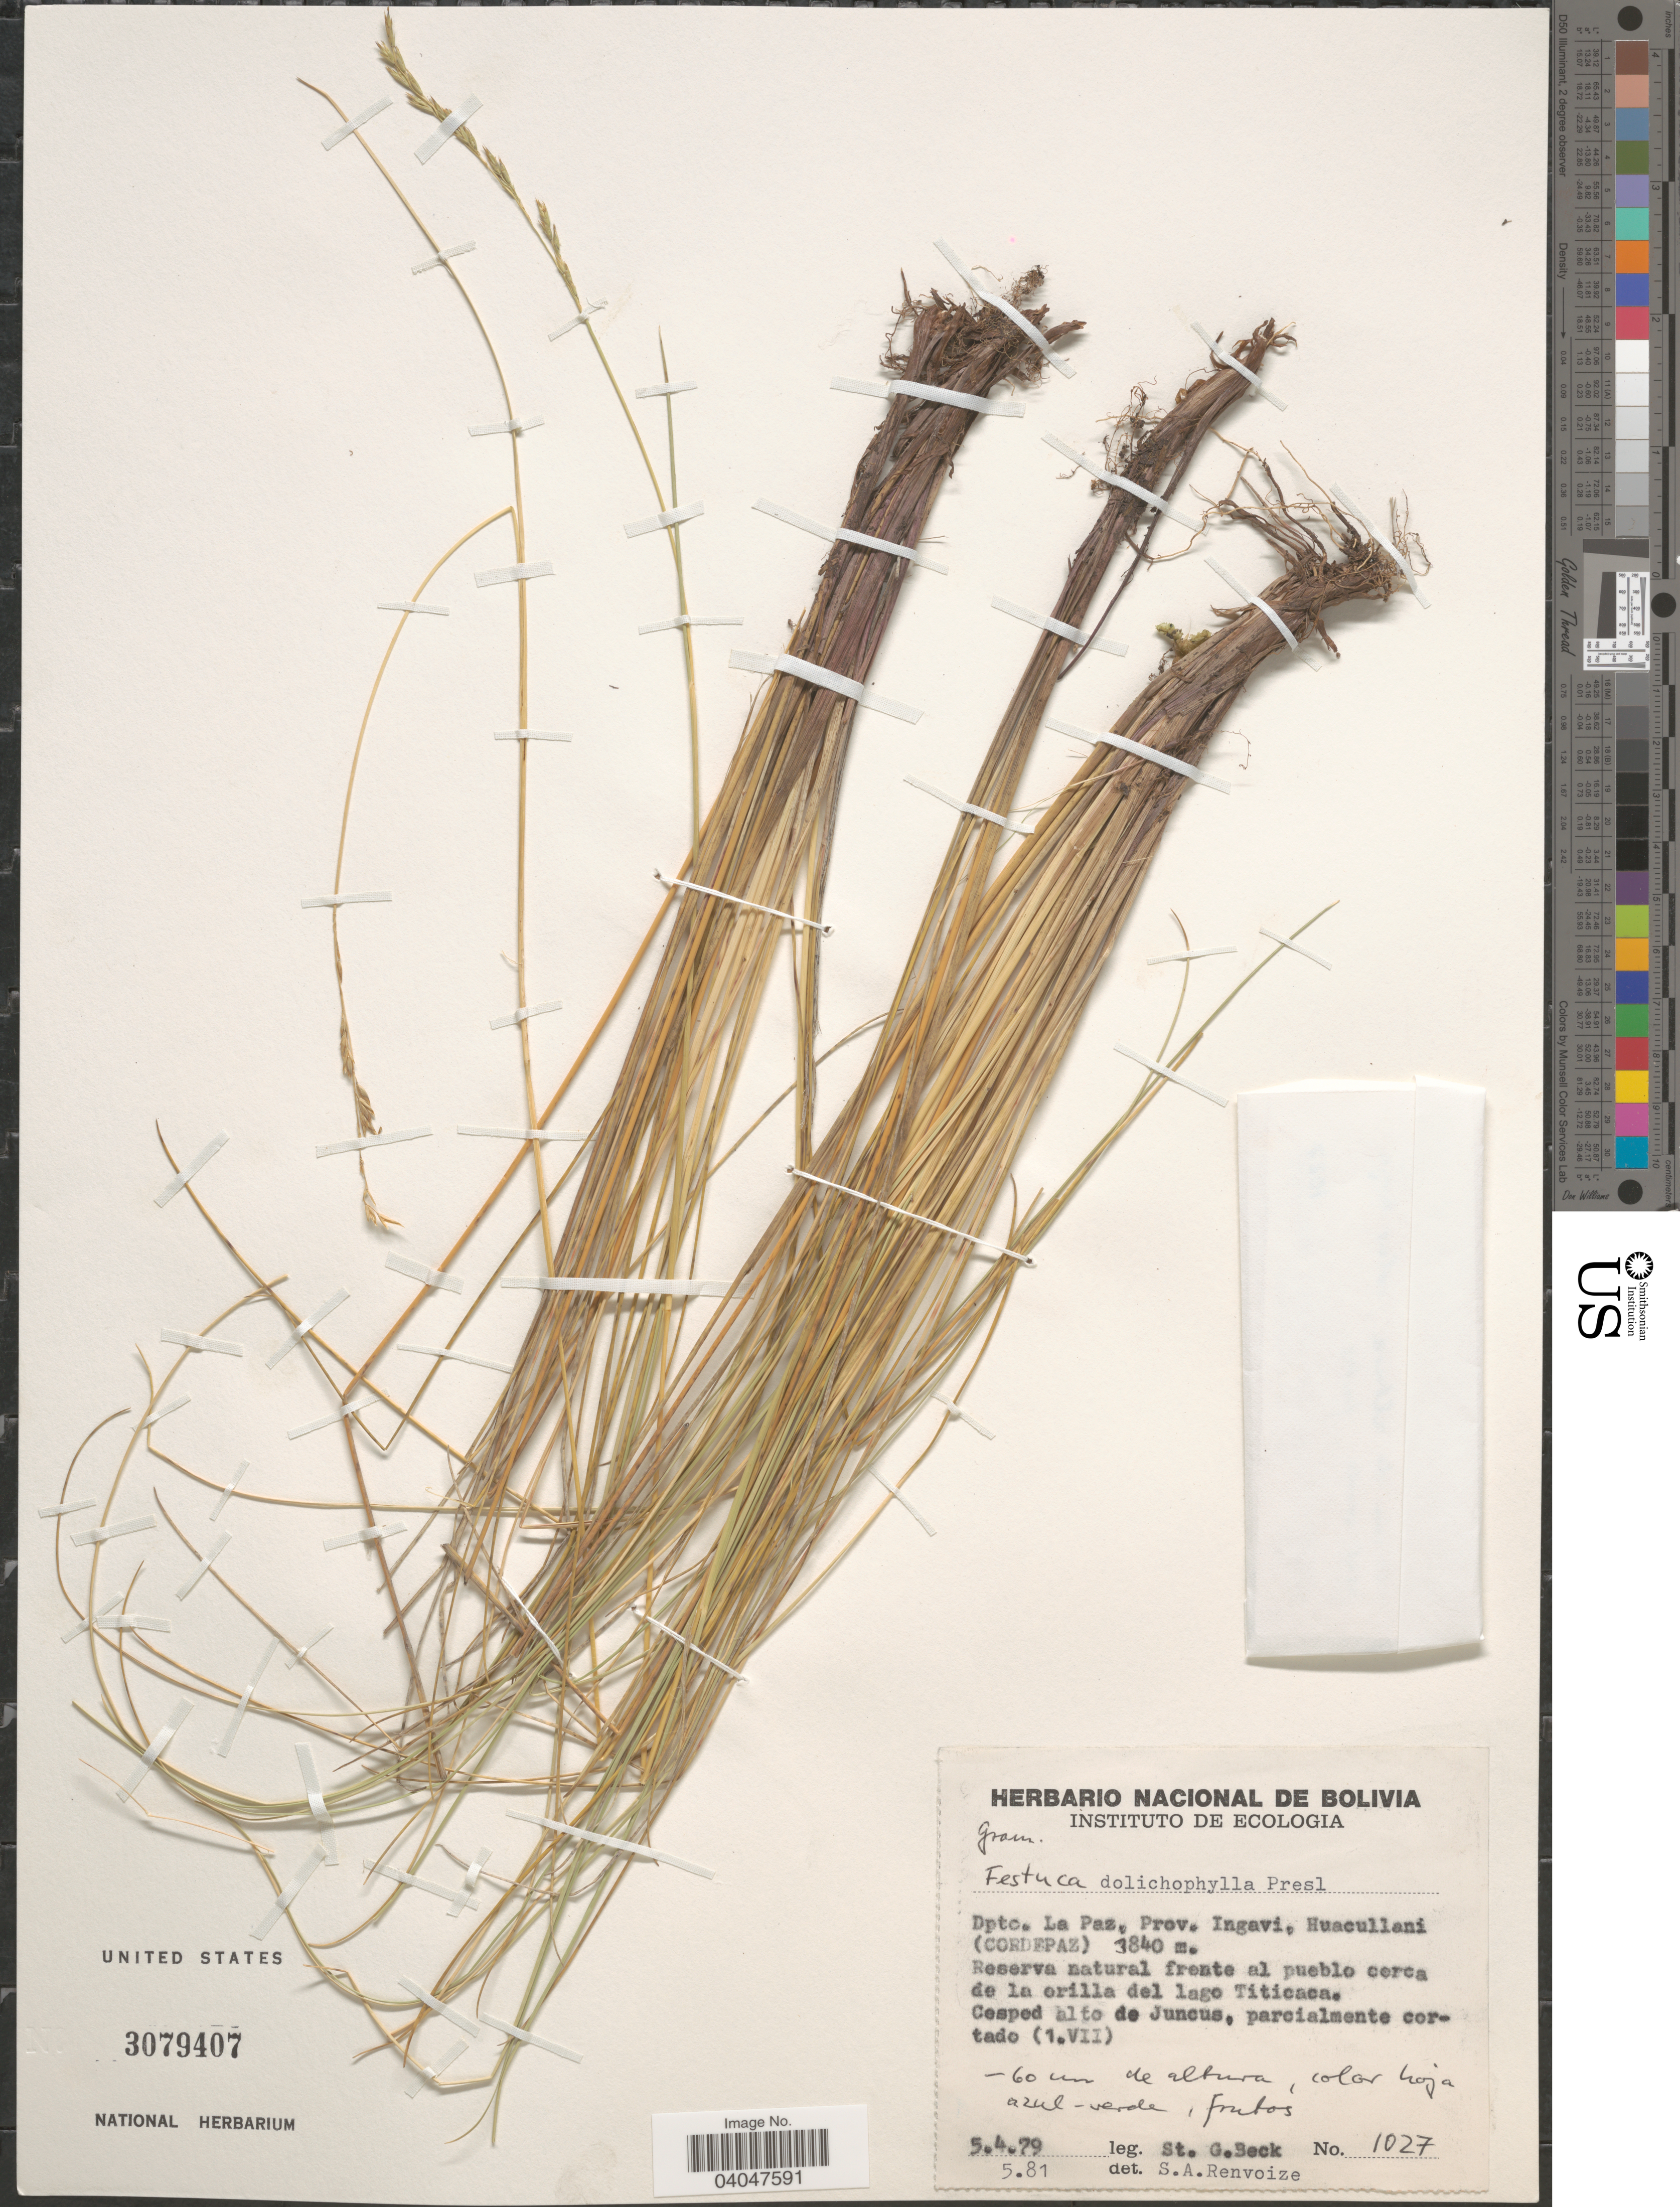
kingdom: Plantae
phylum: Tracheophyta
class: Liliopsida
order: Poales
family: Poaceae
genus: Festuca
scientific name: Festuca dolichophylla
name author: J. Presl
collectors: S. G. Beck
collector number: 1027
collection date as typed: Transcribed d/m/y: 5/4/79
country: Bolivia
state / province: La Paz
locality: Dpto. La Paz, Prov. Ingavi, Huacullani (Cordepaz). In orilla del lago Titicaca.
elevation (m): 3840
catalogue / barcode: US 3079407